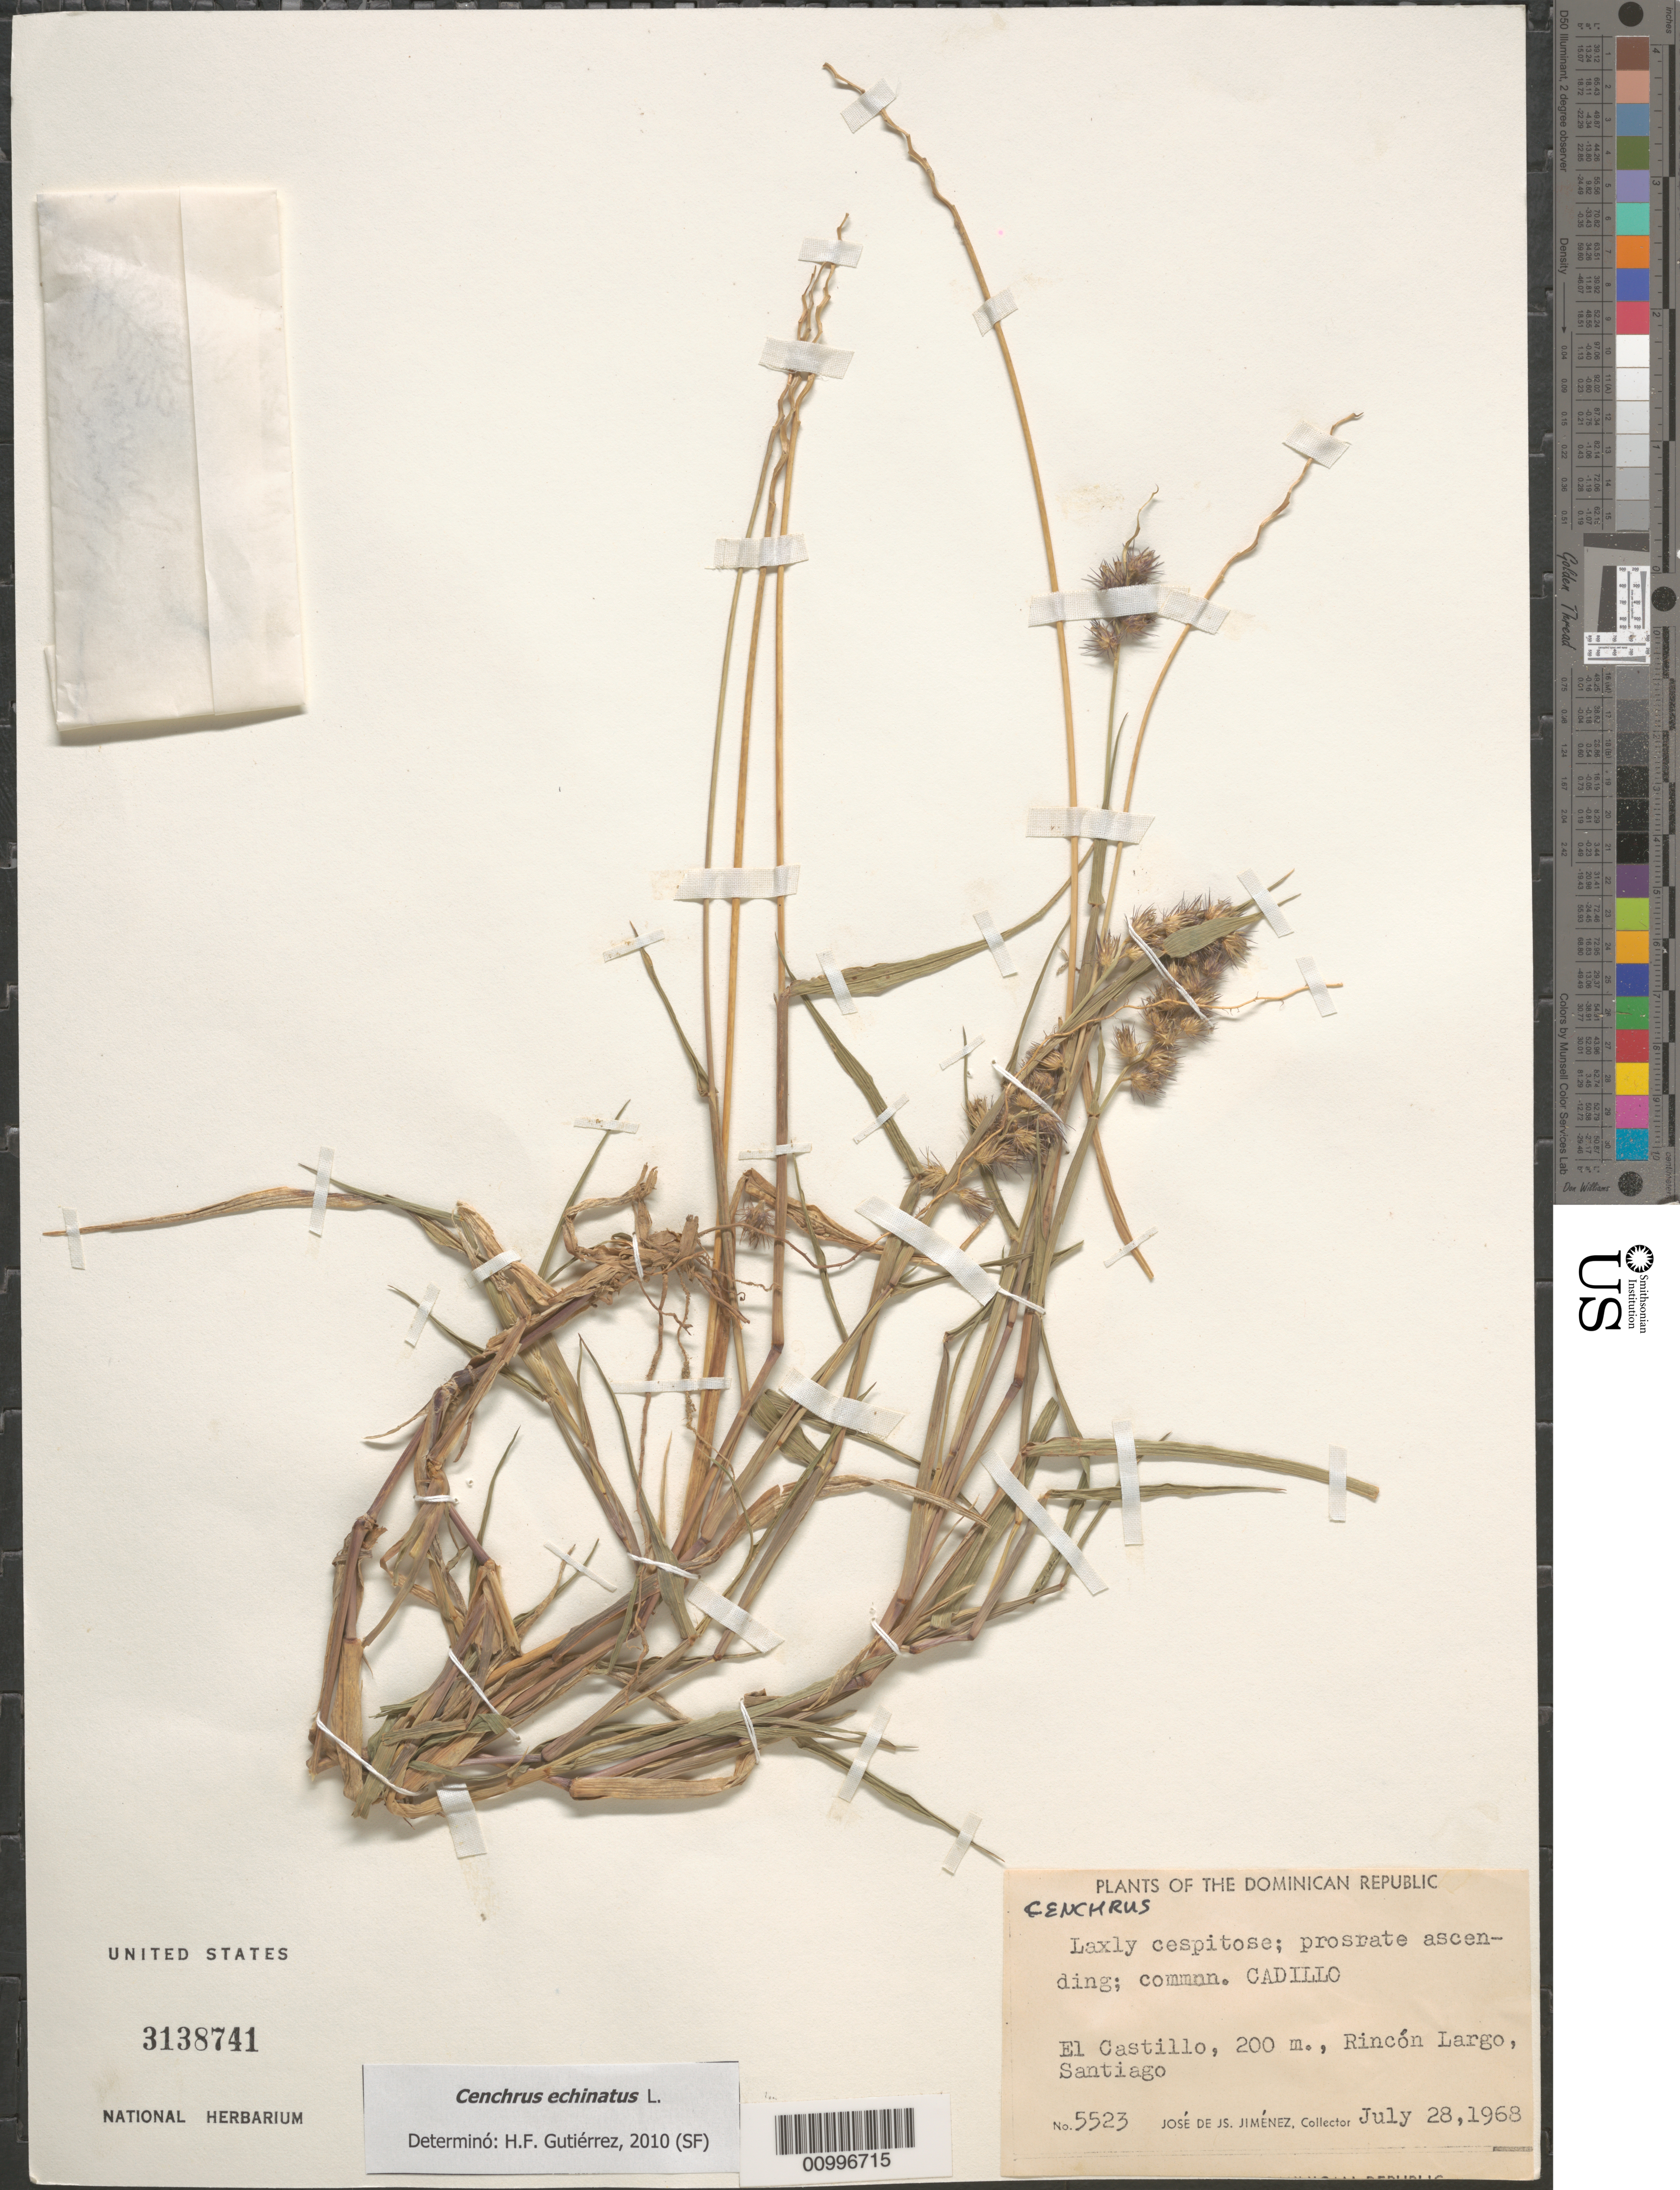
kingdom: Plantae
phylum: Tracheophyta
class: Liliopsida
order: Poales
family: Poaceae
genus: Cenchrus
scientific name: Cenchrus echinatus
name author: L.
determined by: Gutiérrez, H. F.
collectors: J. J. Jiménez Almonte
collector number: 5523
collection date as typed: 28 Jul 1968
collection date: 1968-07-28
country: Dominican Republic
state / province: Santiago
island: Hispaniola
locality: El Castillo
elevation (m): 200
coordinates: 0 N, 0 E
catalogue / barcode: US 3138741